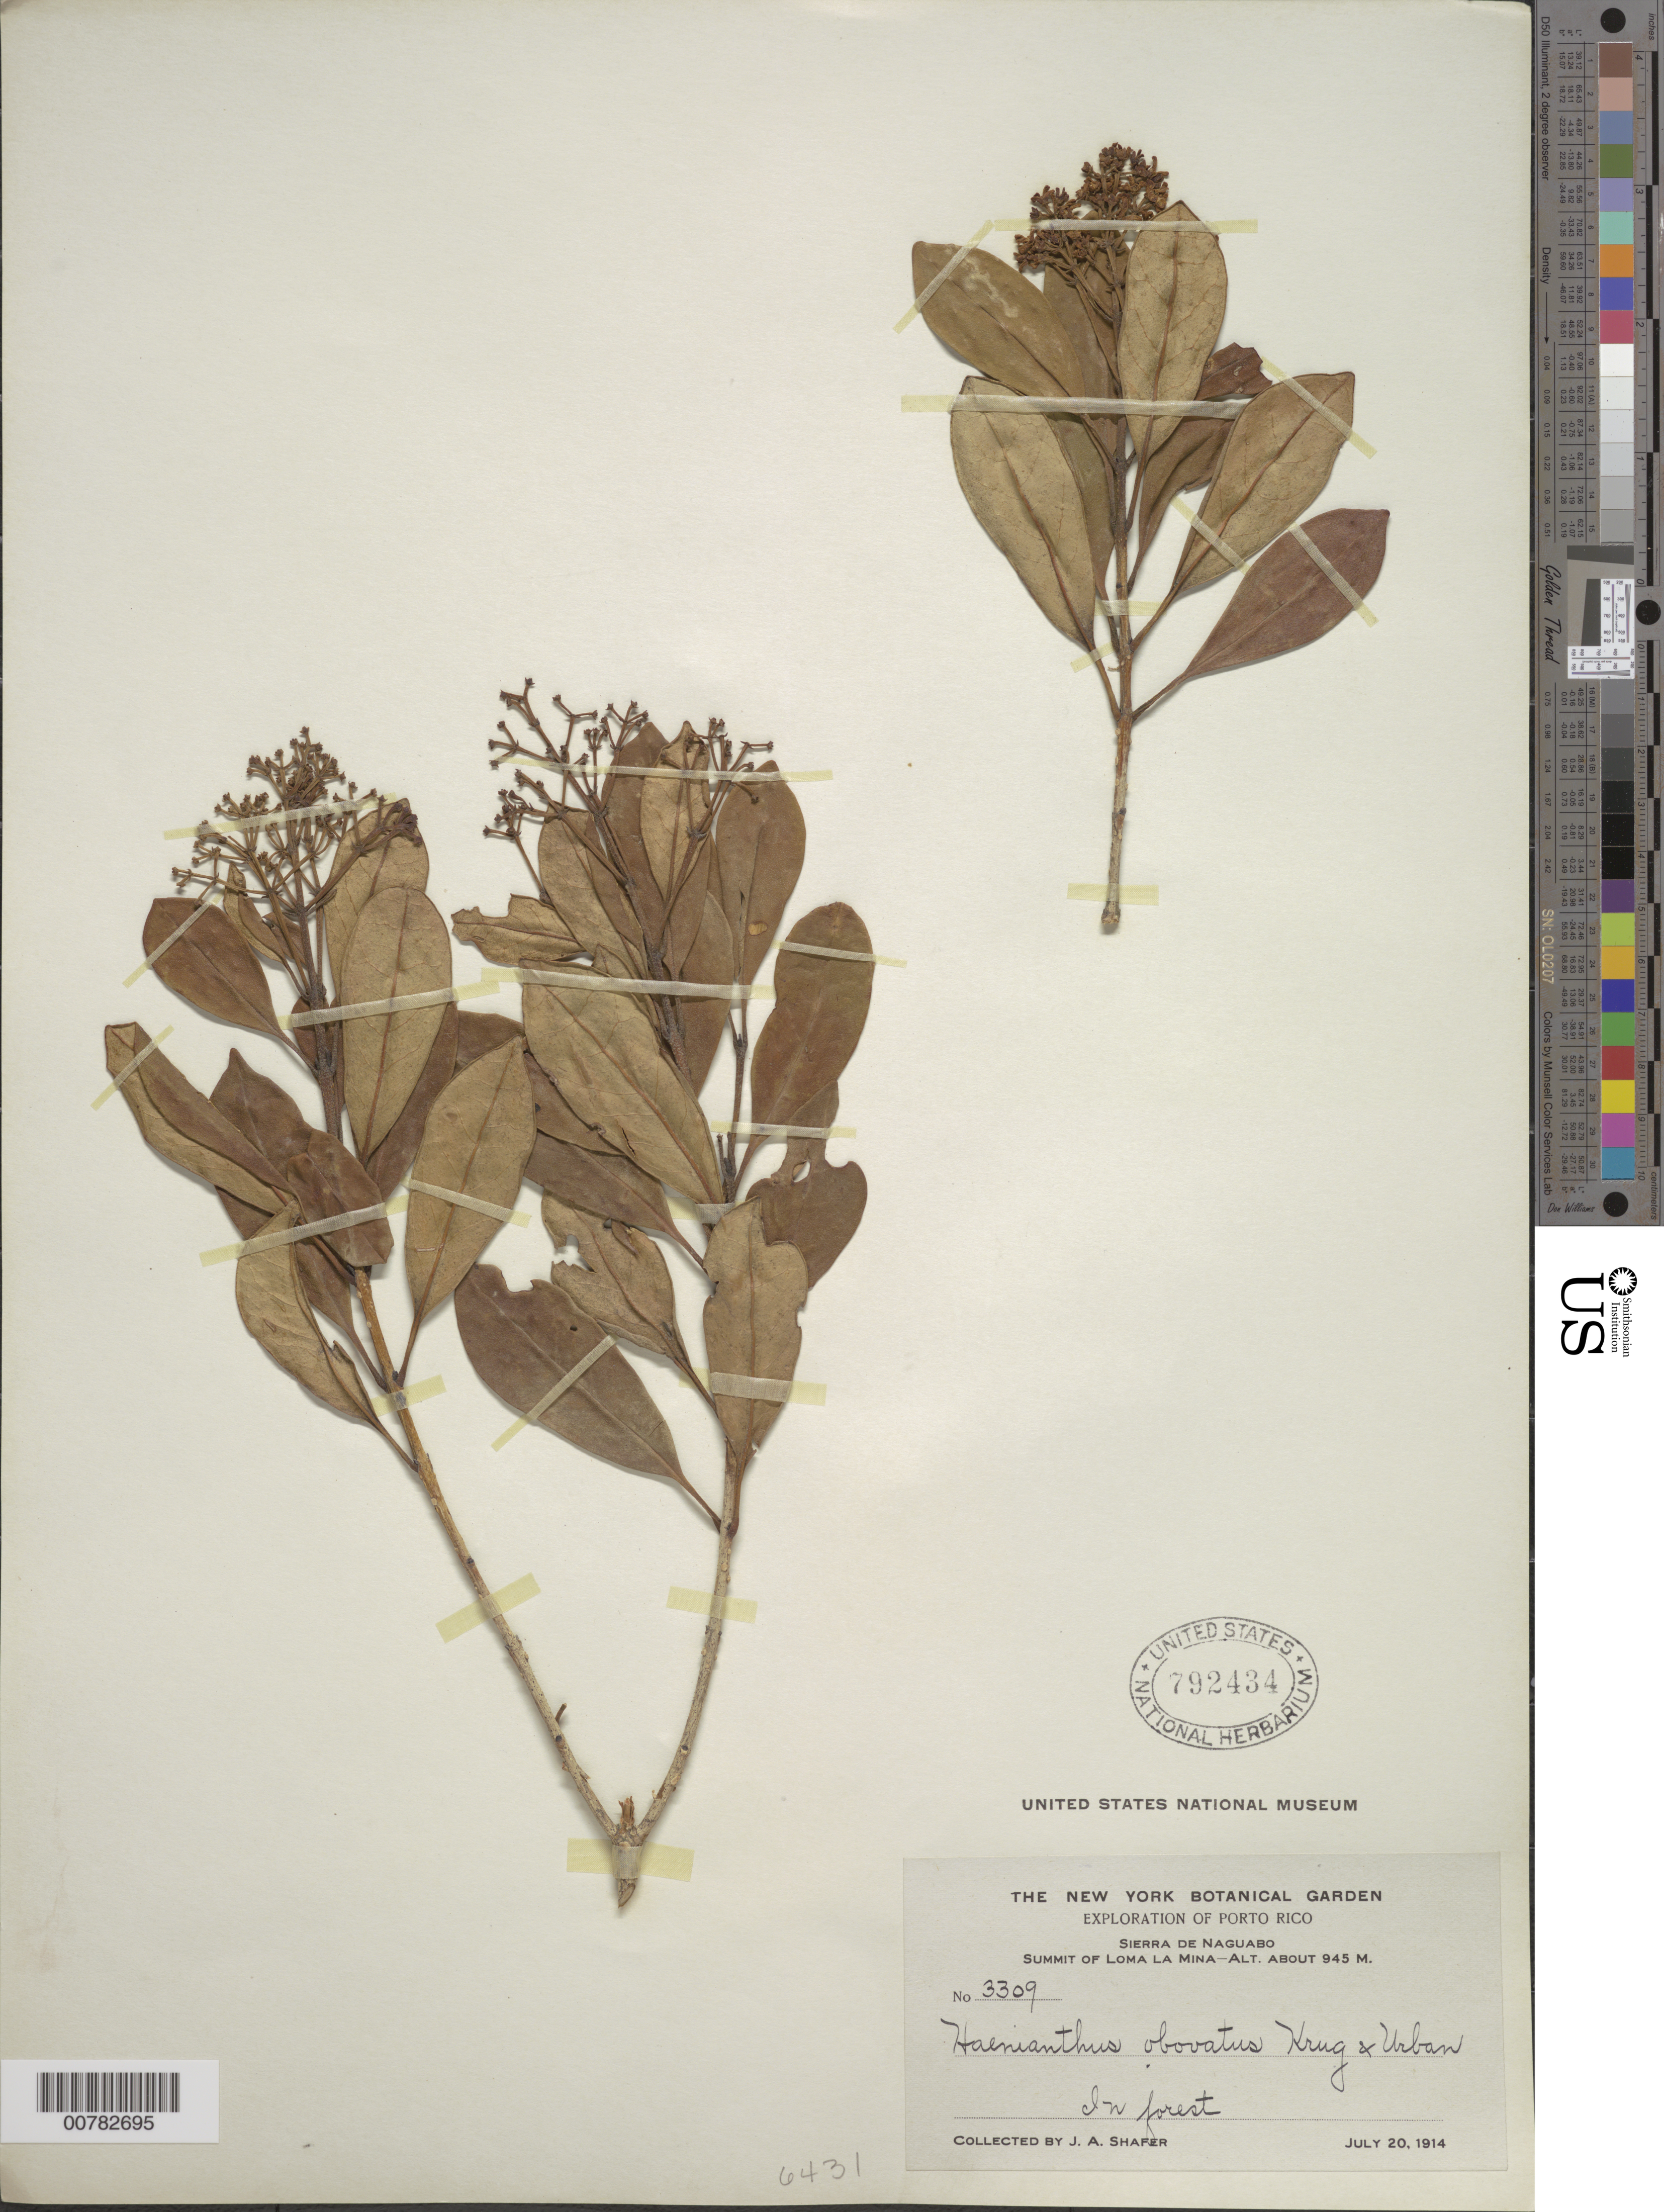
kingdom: Plantae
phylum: Tracheophyta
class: Magnoliopsida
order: Lamiales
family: Oleaceae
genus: Haenianthus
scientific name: Haenianthus salicifolius var. obovatus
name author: (Krug & Urb.) Knobl.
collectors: J. A. Shafer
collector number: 3309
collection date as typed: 20 Jul 1914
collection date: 1914-07-20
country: Puerto Rico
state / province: Naguabo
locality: Sierra de Naguabo, summit of Loma La Mina.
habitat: In forest.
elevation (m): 945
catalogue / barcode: US 792434